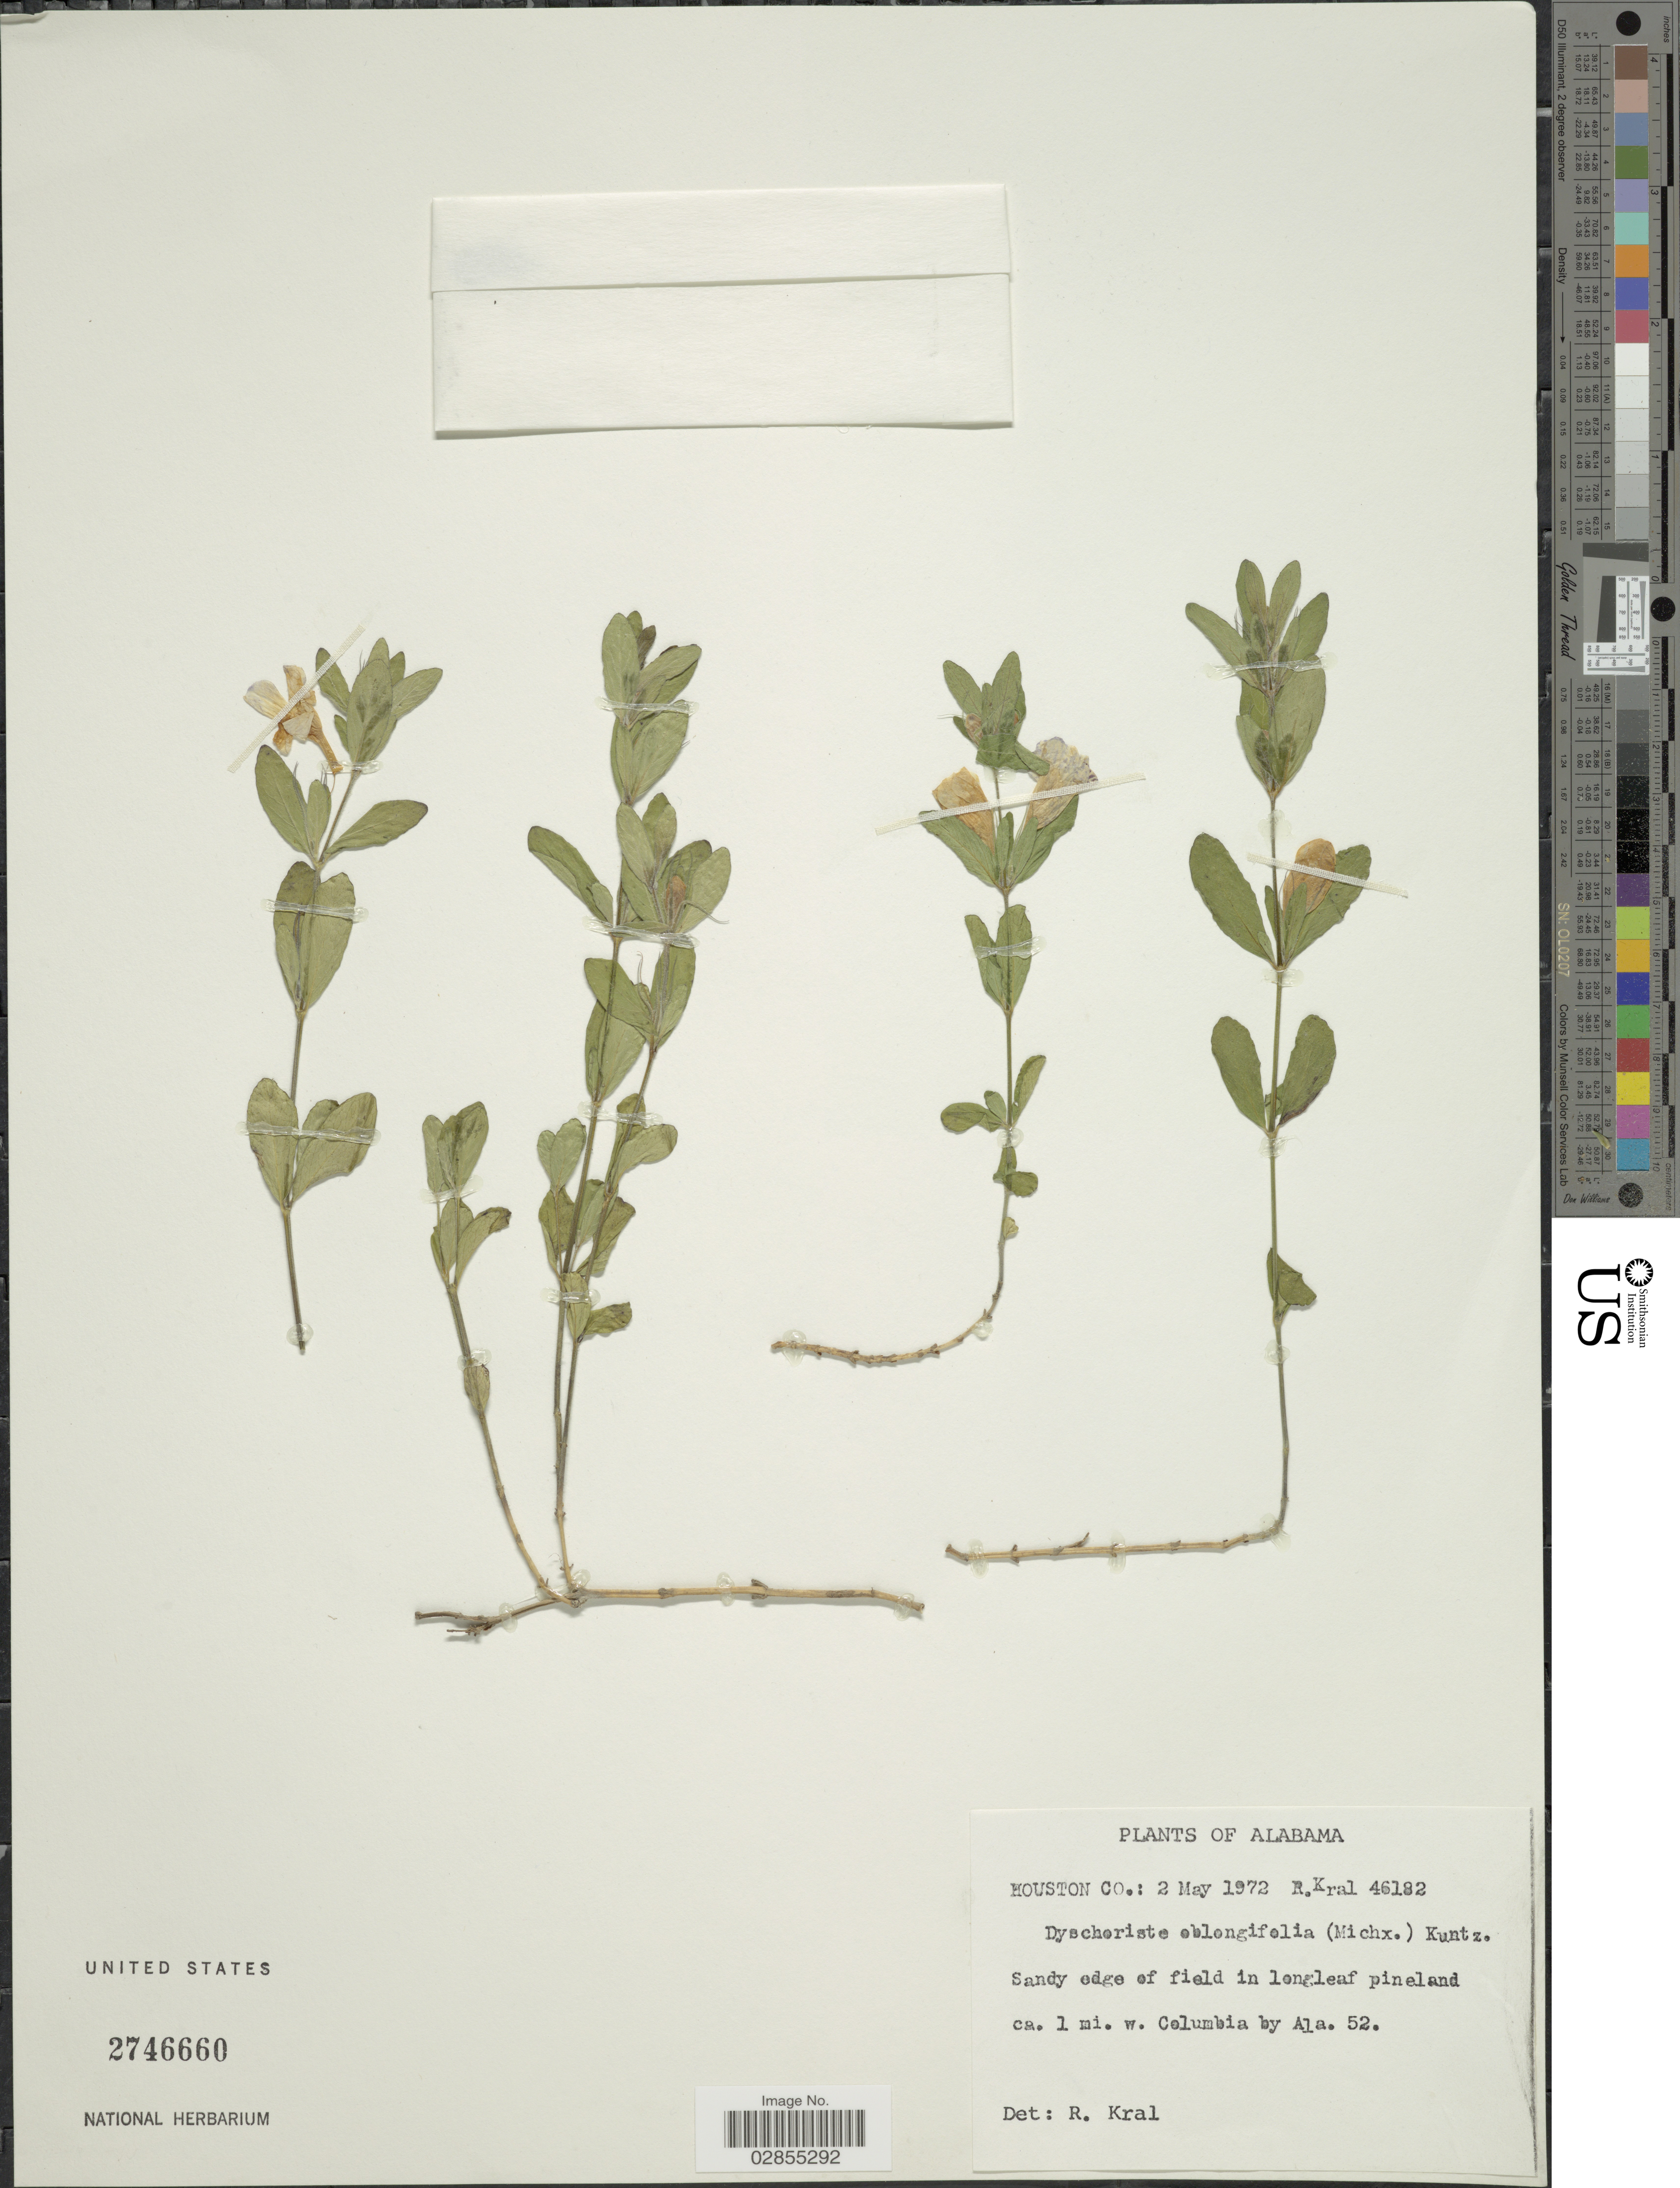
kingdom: Plantae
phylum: Tracheophyta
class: Magnoliopsida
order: Lamiales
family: Acanthaceae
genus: Dyschoriste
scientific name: Dyschoriste oblongifolia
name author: (Michx.) Kuntze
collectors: R. Kral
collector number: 46182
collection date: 1972-05-02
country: United States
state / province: Alabama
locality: Houston Co. Sandy edge of field in longleaf pineland ca. 1 mi. w. Columbia by Ala. 52.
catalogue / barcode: US 2746660